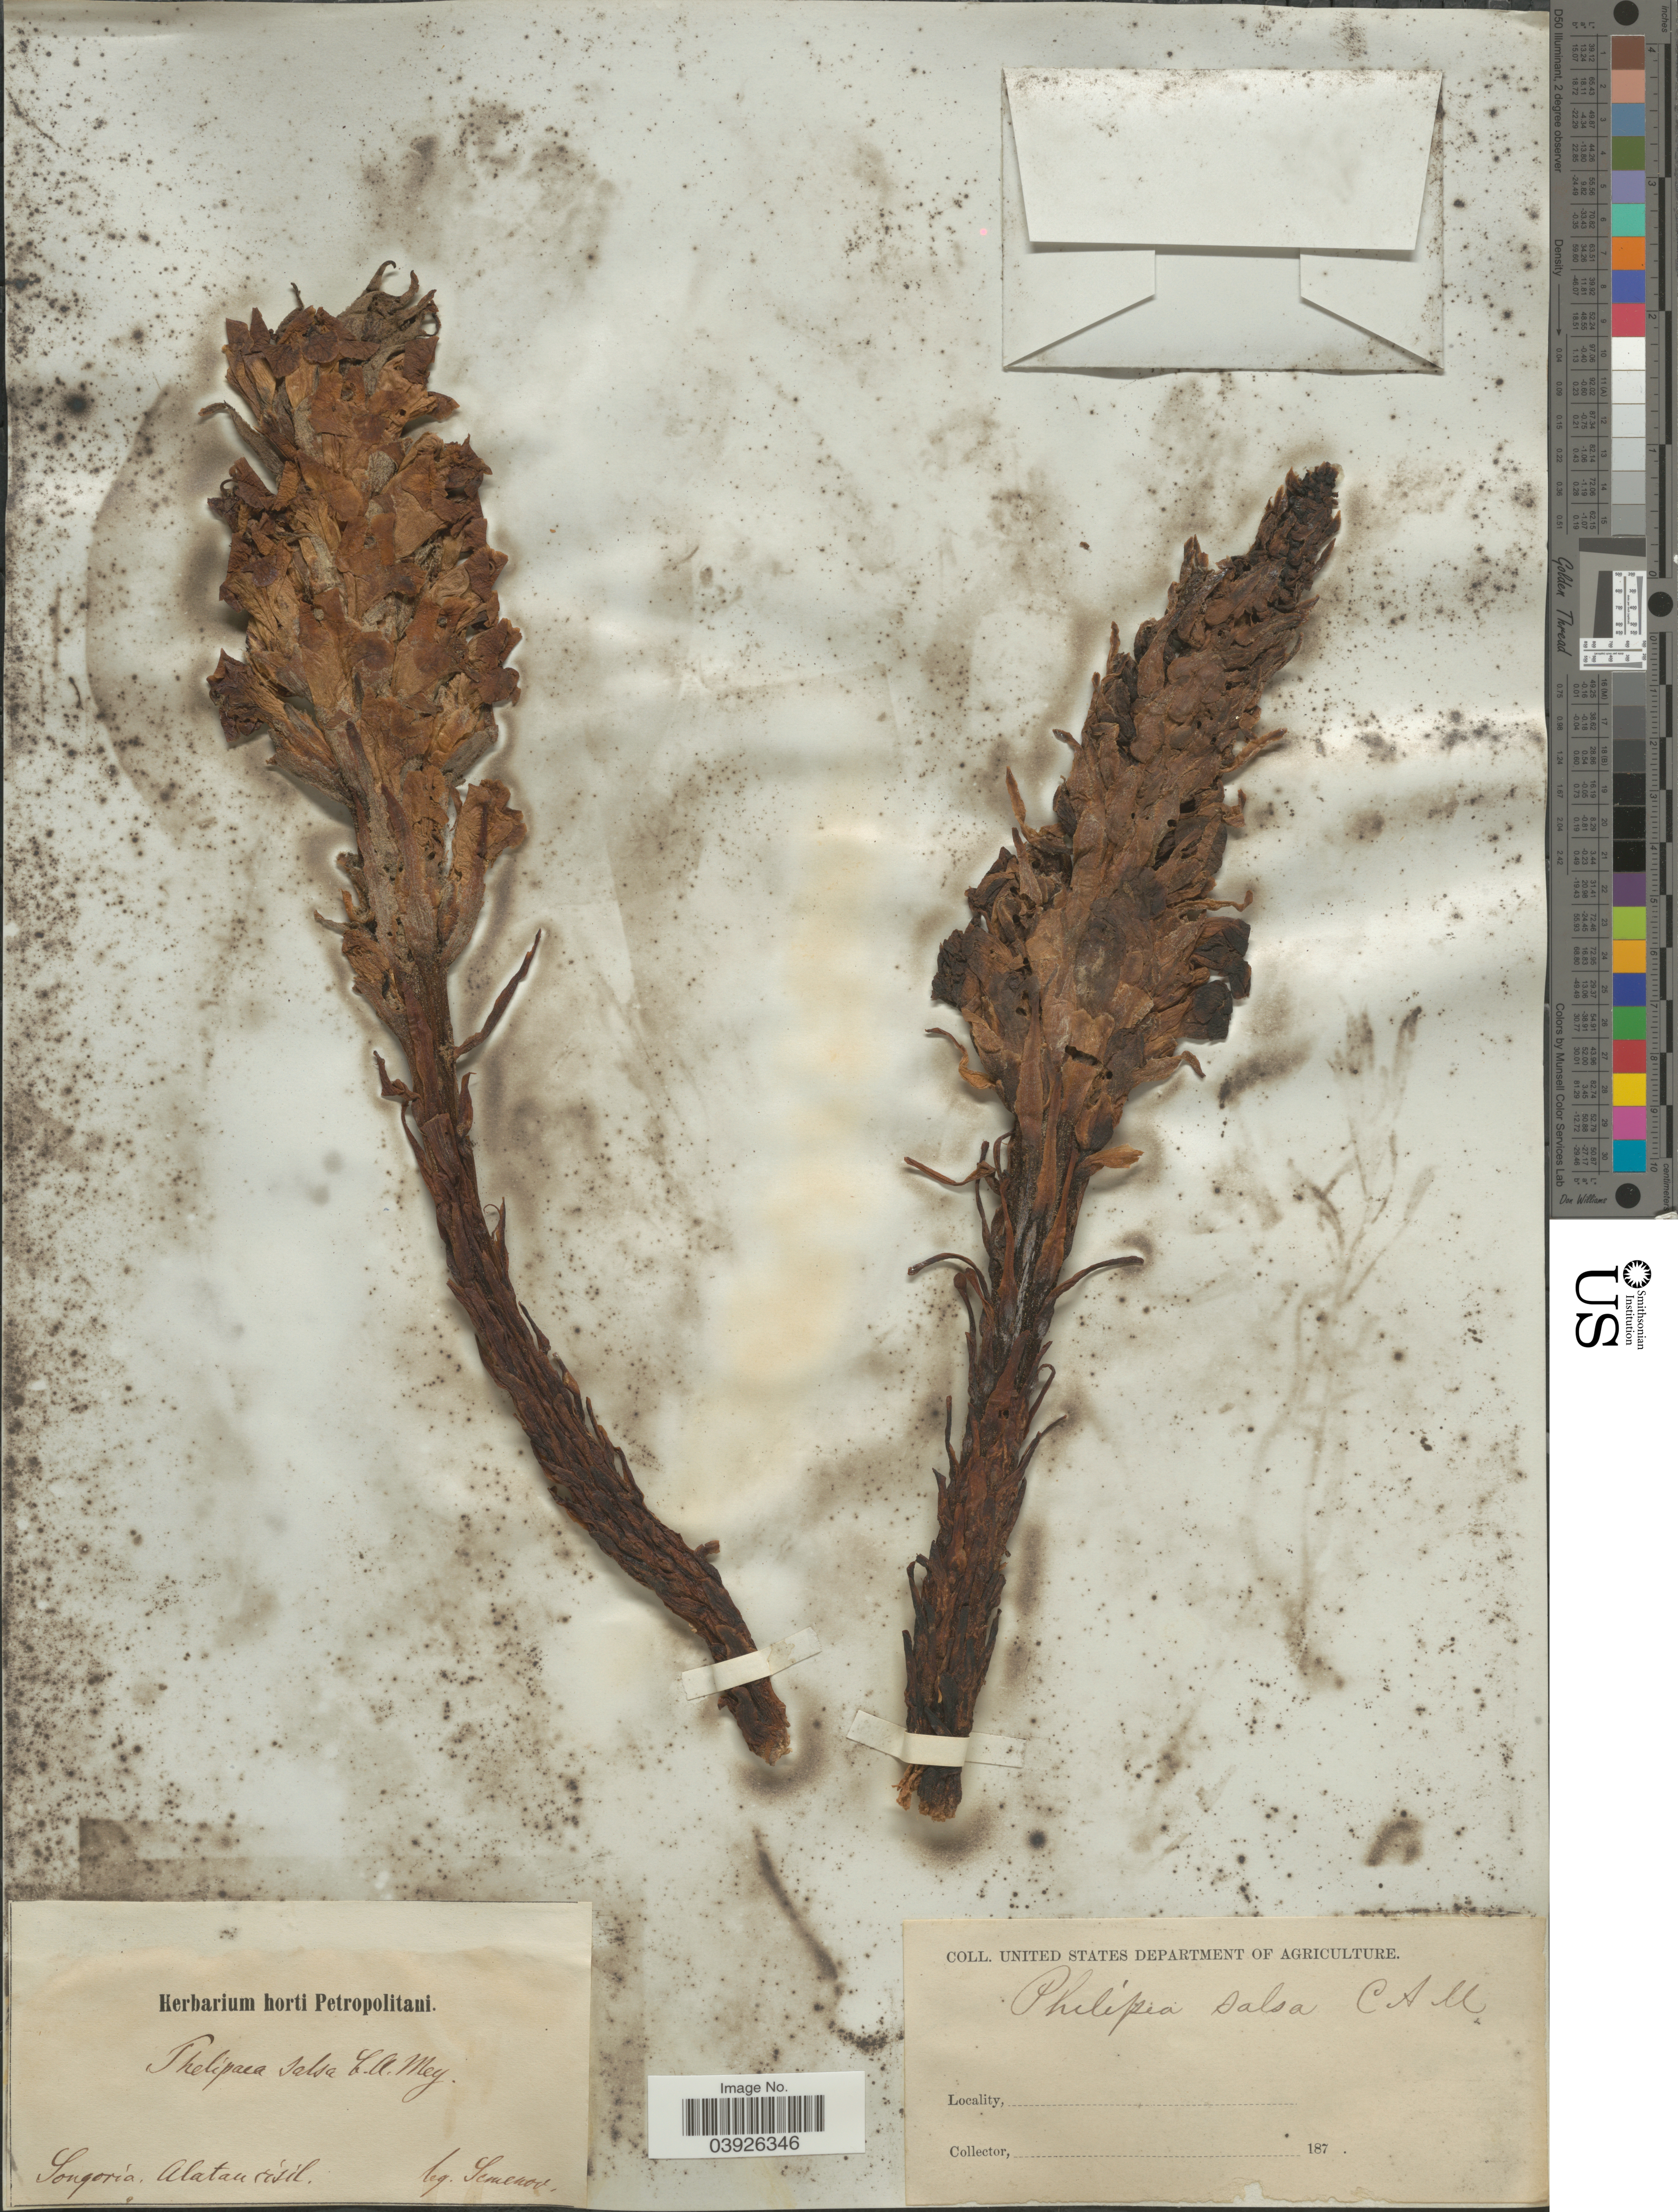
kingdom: Plantae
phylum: Tracheophyta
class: Magnoliopsida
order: Lamiales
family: Orobanchaceae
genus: Phelypaea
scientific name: Phelypaea salsa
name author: C.A. Mey.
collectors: -- Semenov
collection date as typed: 187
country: Kazakhstan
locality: Songoria. Alatau.